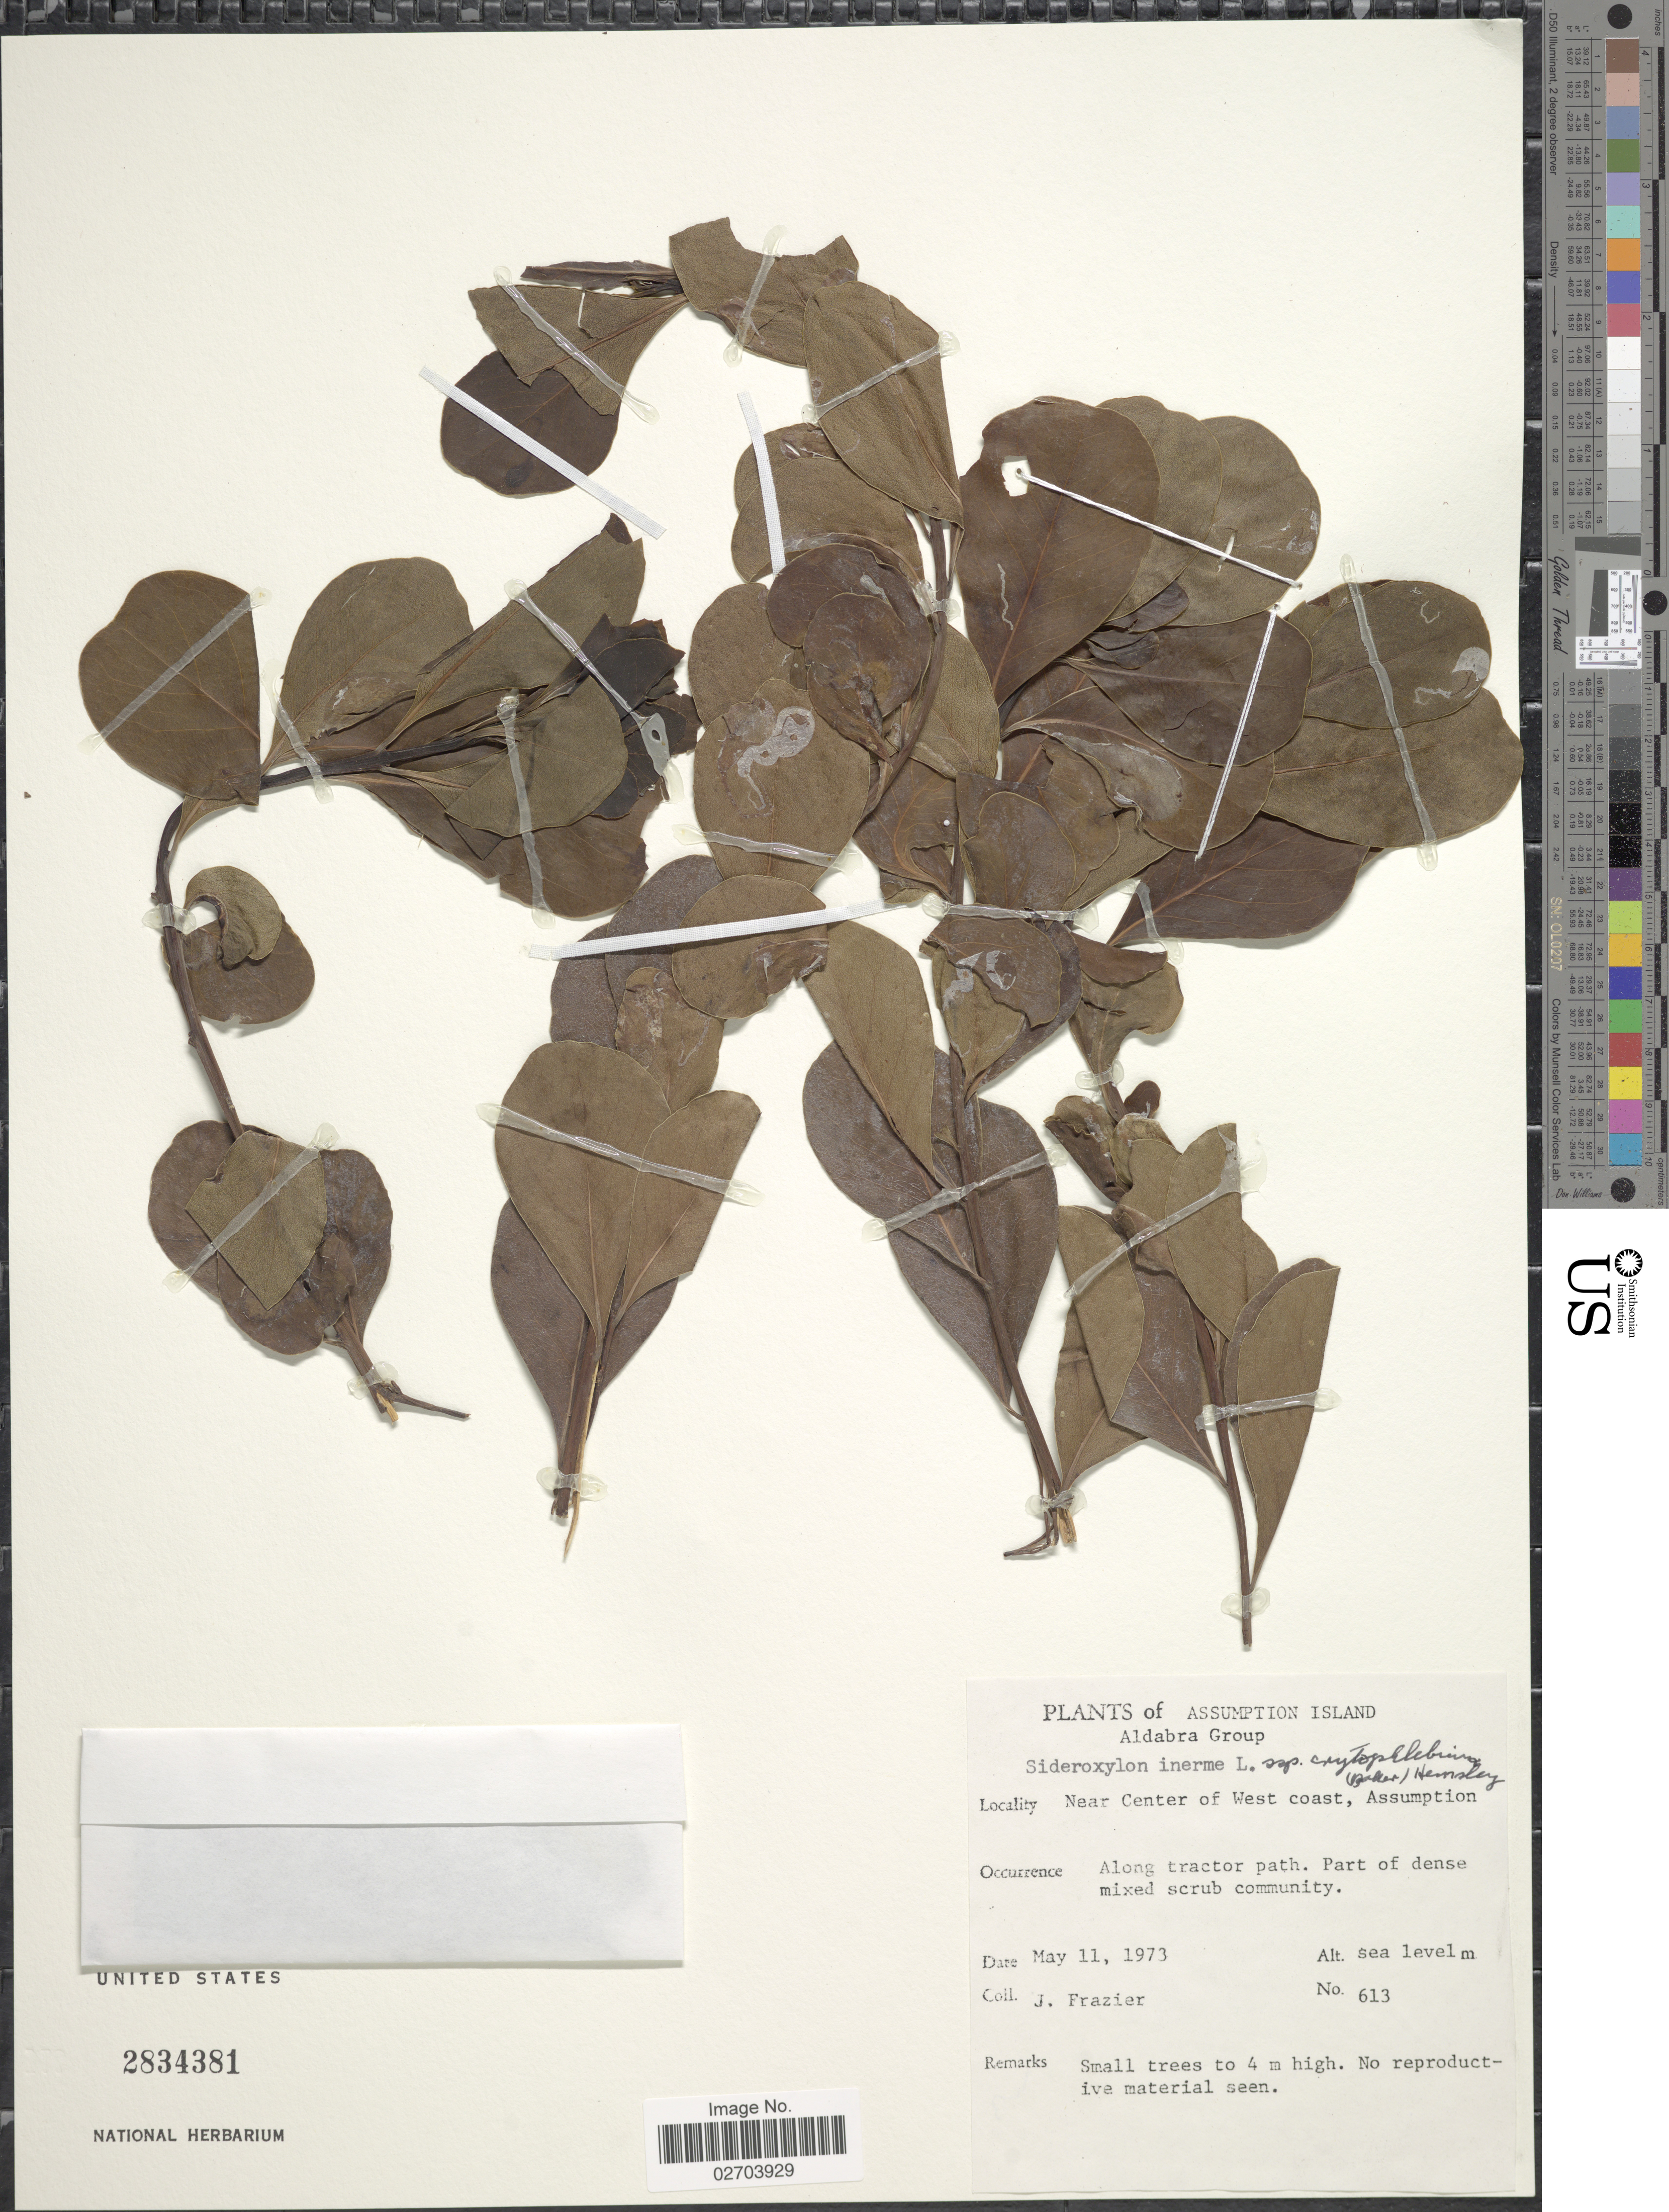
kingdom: Plantae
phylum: Tracheophyta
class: Magnoliopsida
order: Ericales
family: Sapotaceae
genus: Sideroxylon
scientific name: Sideroxylon inerme subsp. cryptophlebium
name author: (Baker) J.H. Hemsl.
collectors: J. Frazier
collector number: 613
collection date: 1973-05-11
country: Seychelles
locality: Assumption Island. Aldabra group. Near Center of West coast, Assumption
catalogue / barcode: US 2834381